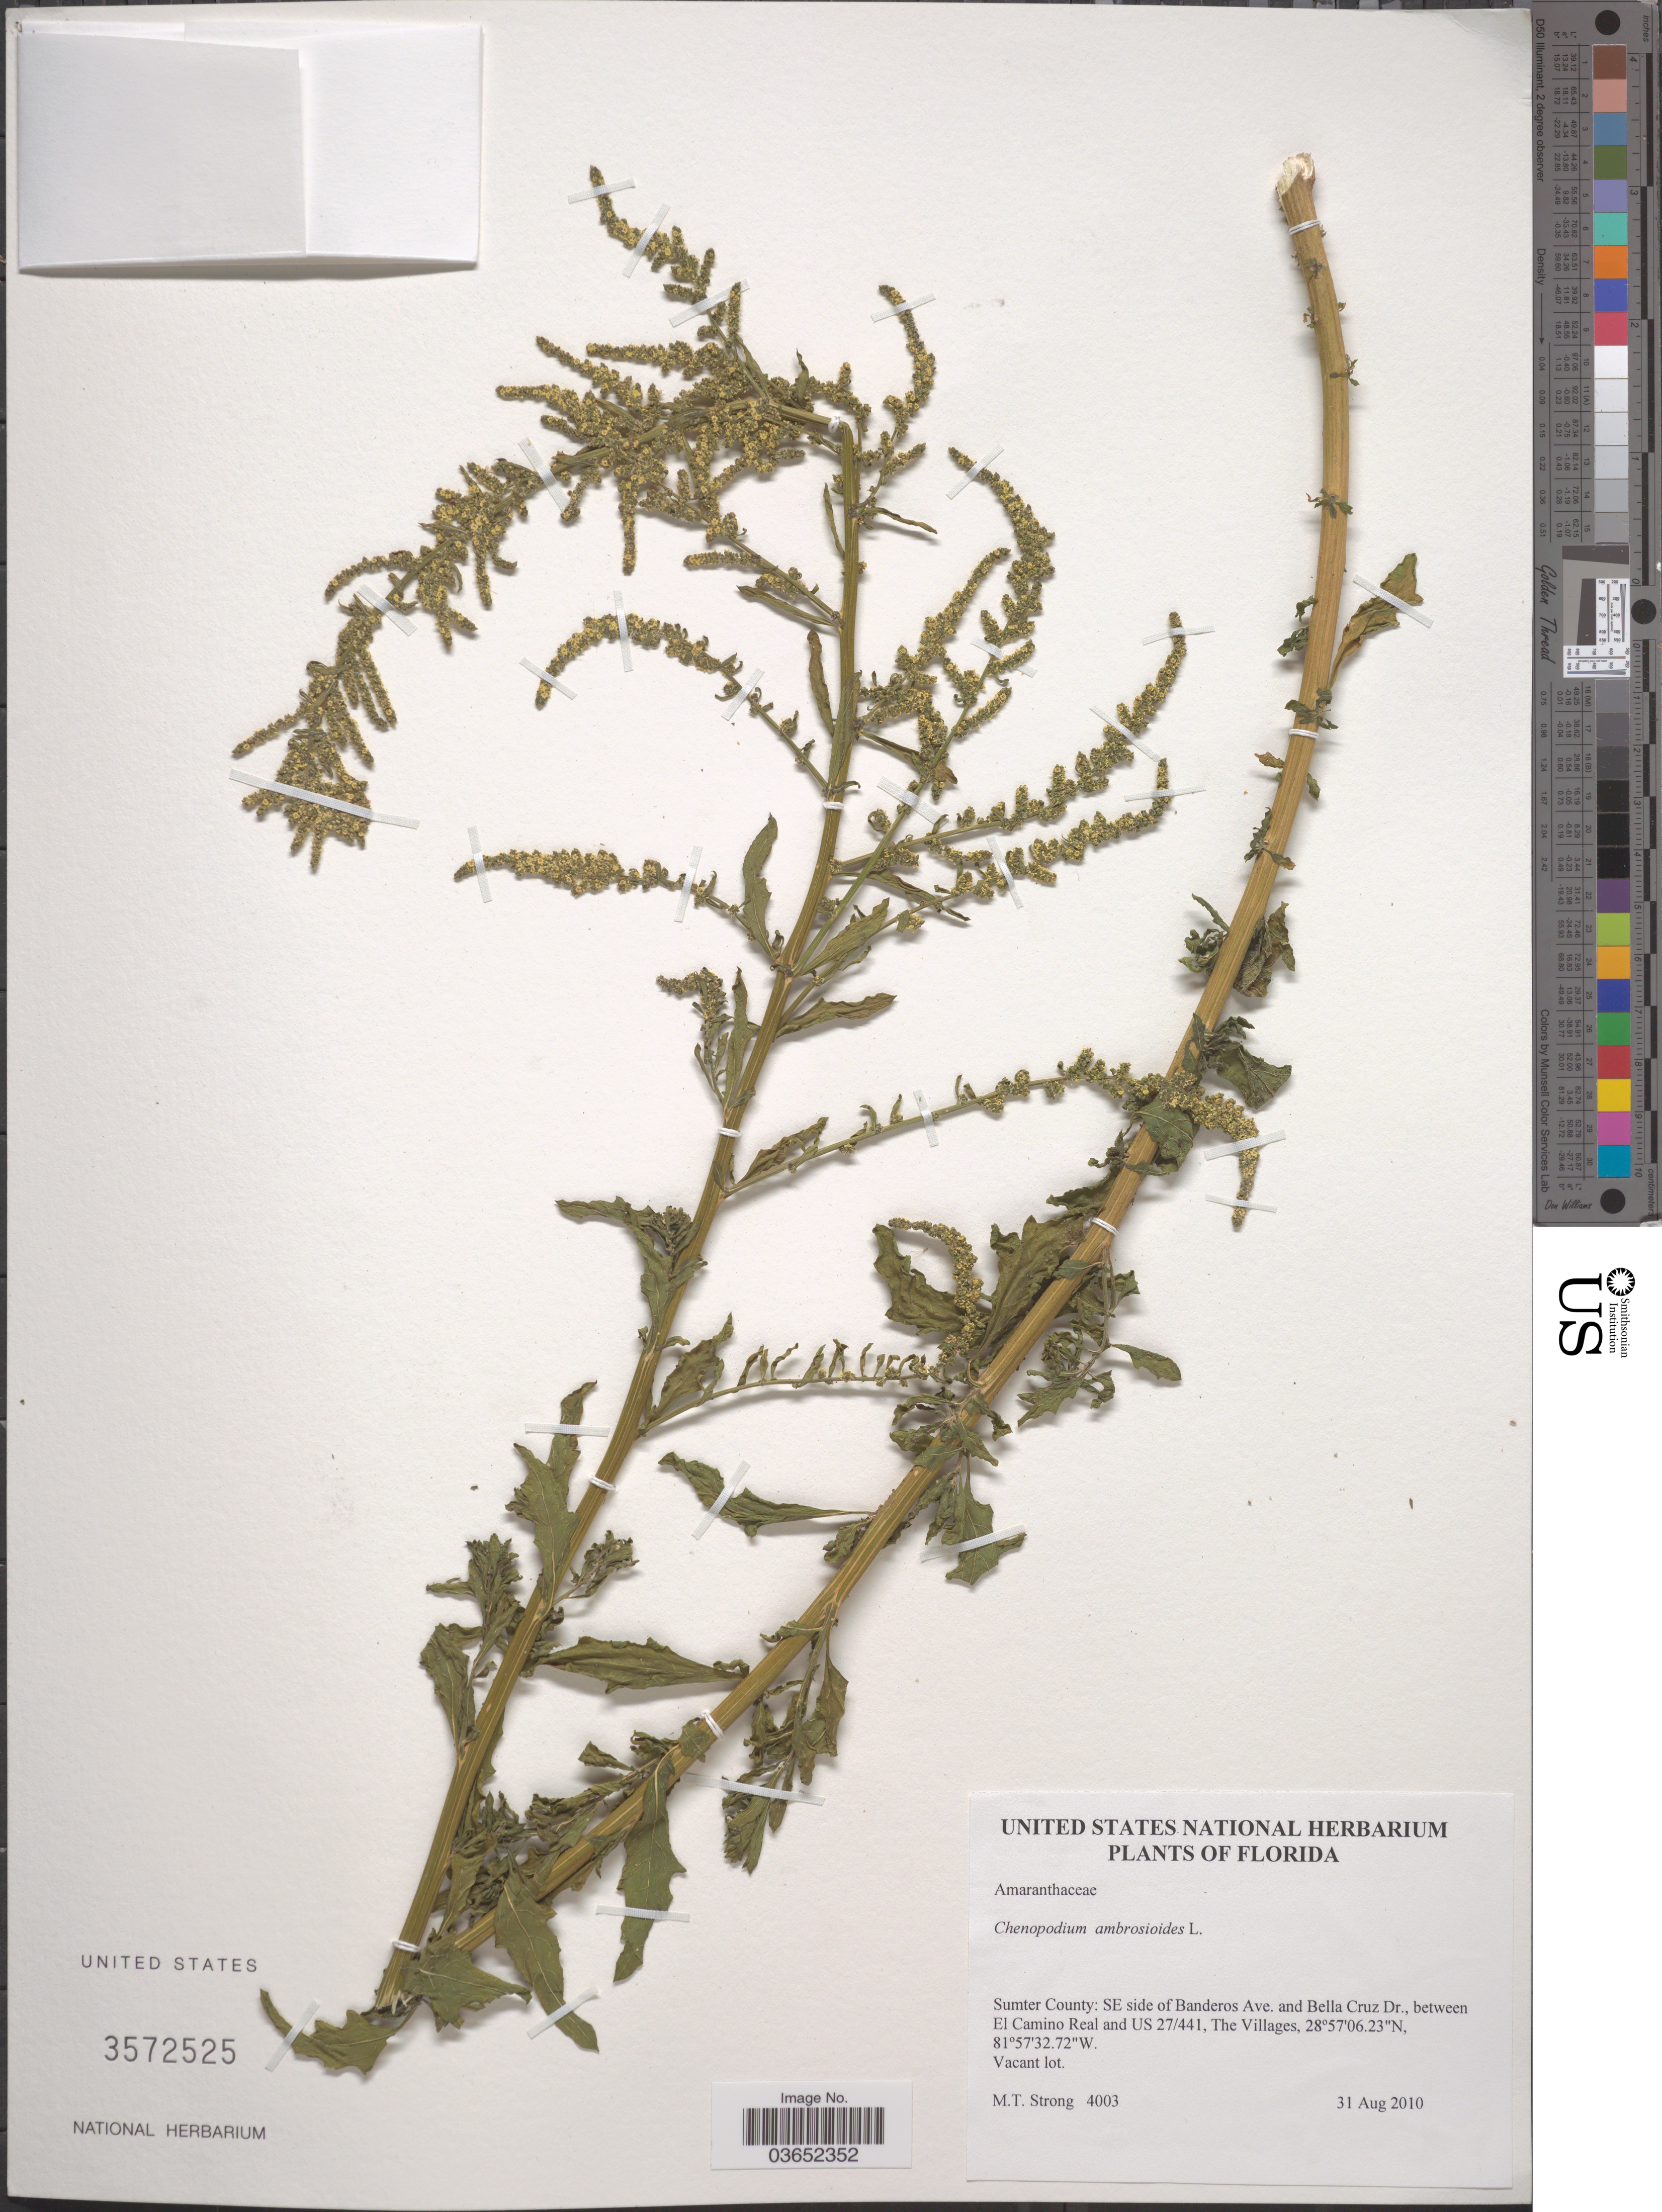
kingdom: Plantae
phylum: Tracheophyta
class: Magnoliopsida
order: Caryophyllales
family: Amaranthaceae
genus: Chenopodium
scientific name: Chenopodium ambrosioides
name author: L.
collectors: M. T. Strong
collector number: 4003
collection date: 2010-08-31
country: United States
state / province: Florida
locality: Sumter County: SE side of Banderos Ave. and Bella Cruz Dr., between El Camino Real and US 27/441, The Villages.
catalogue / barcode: US 3572525